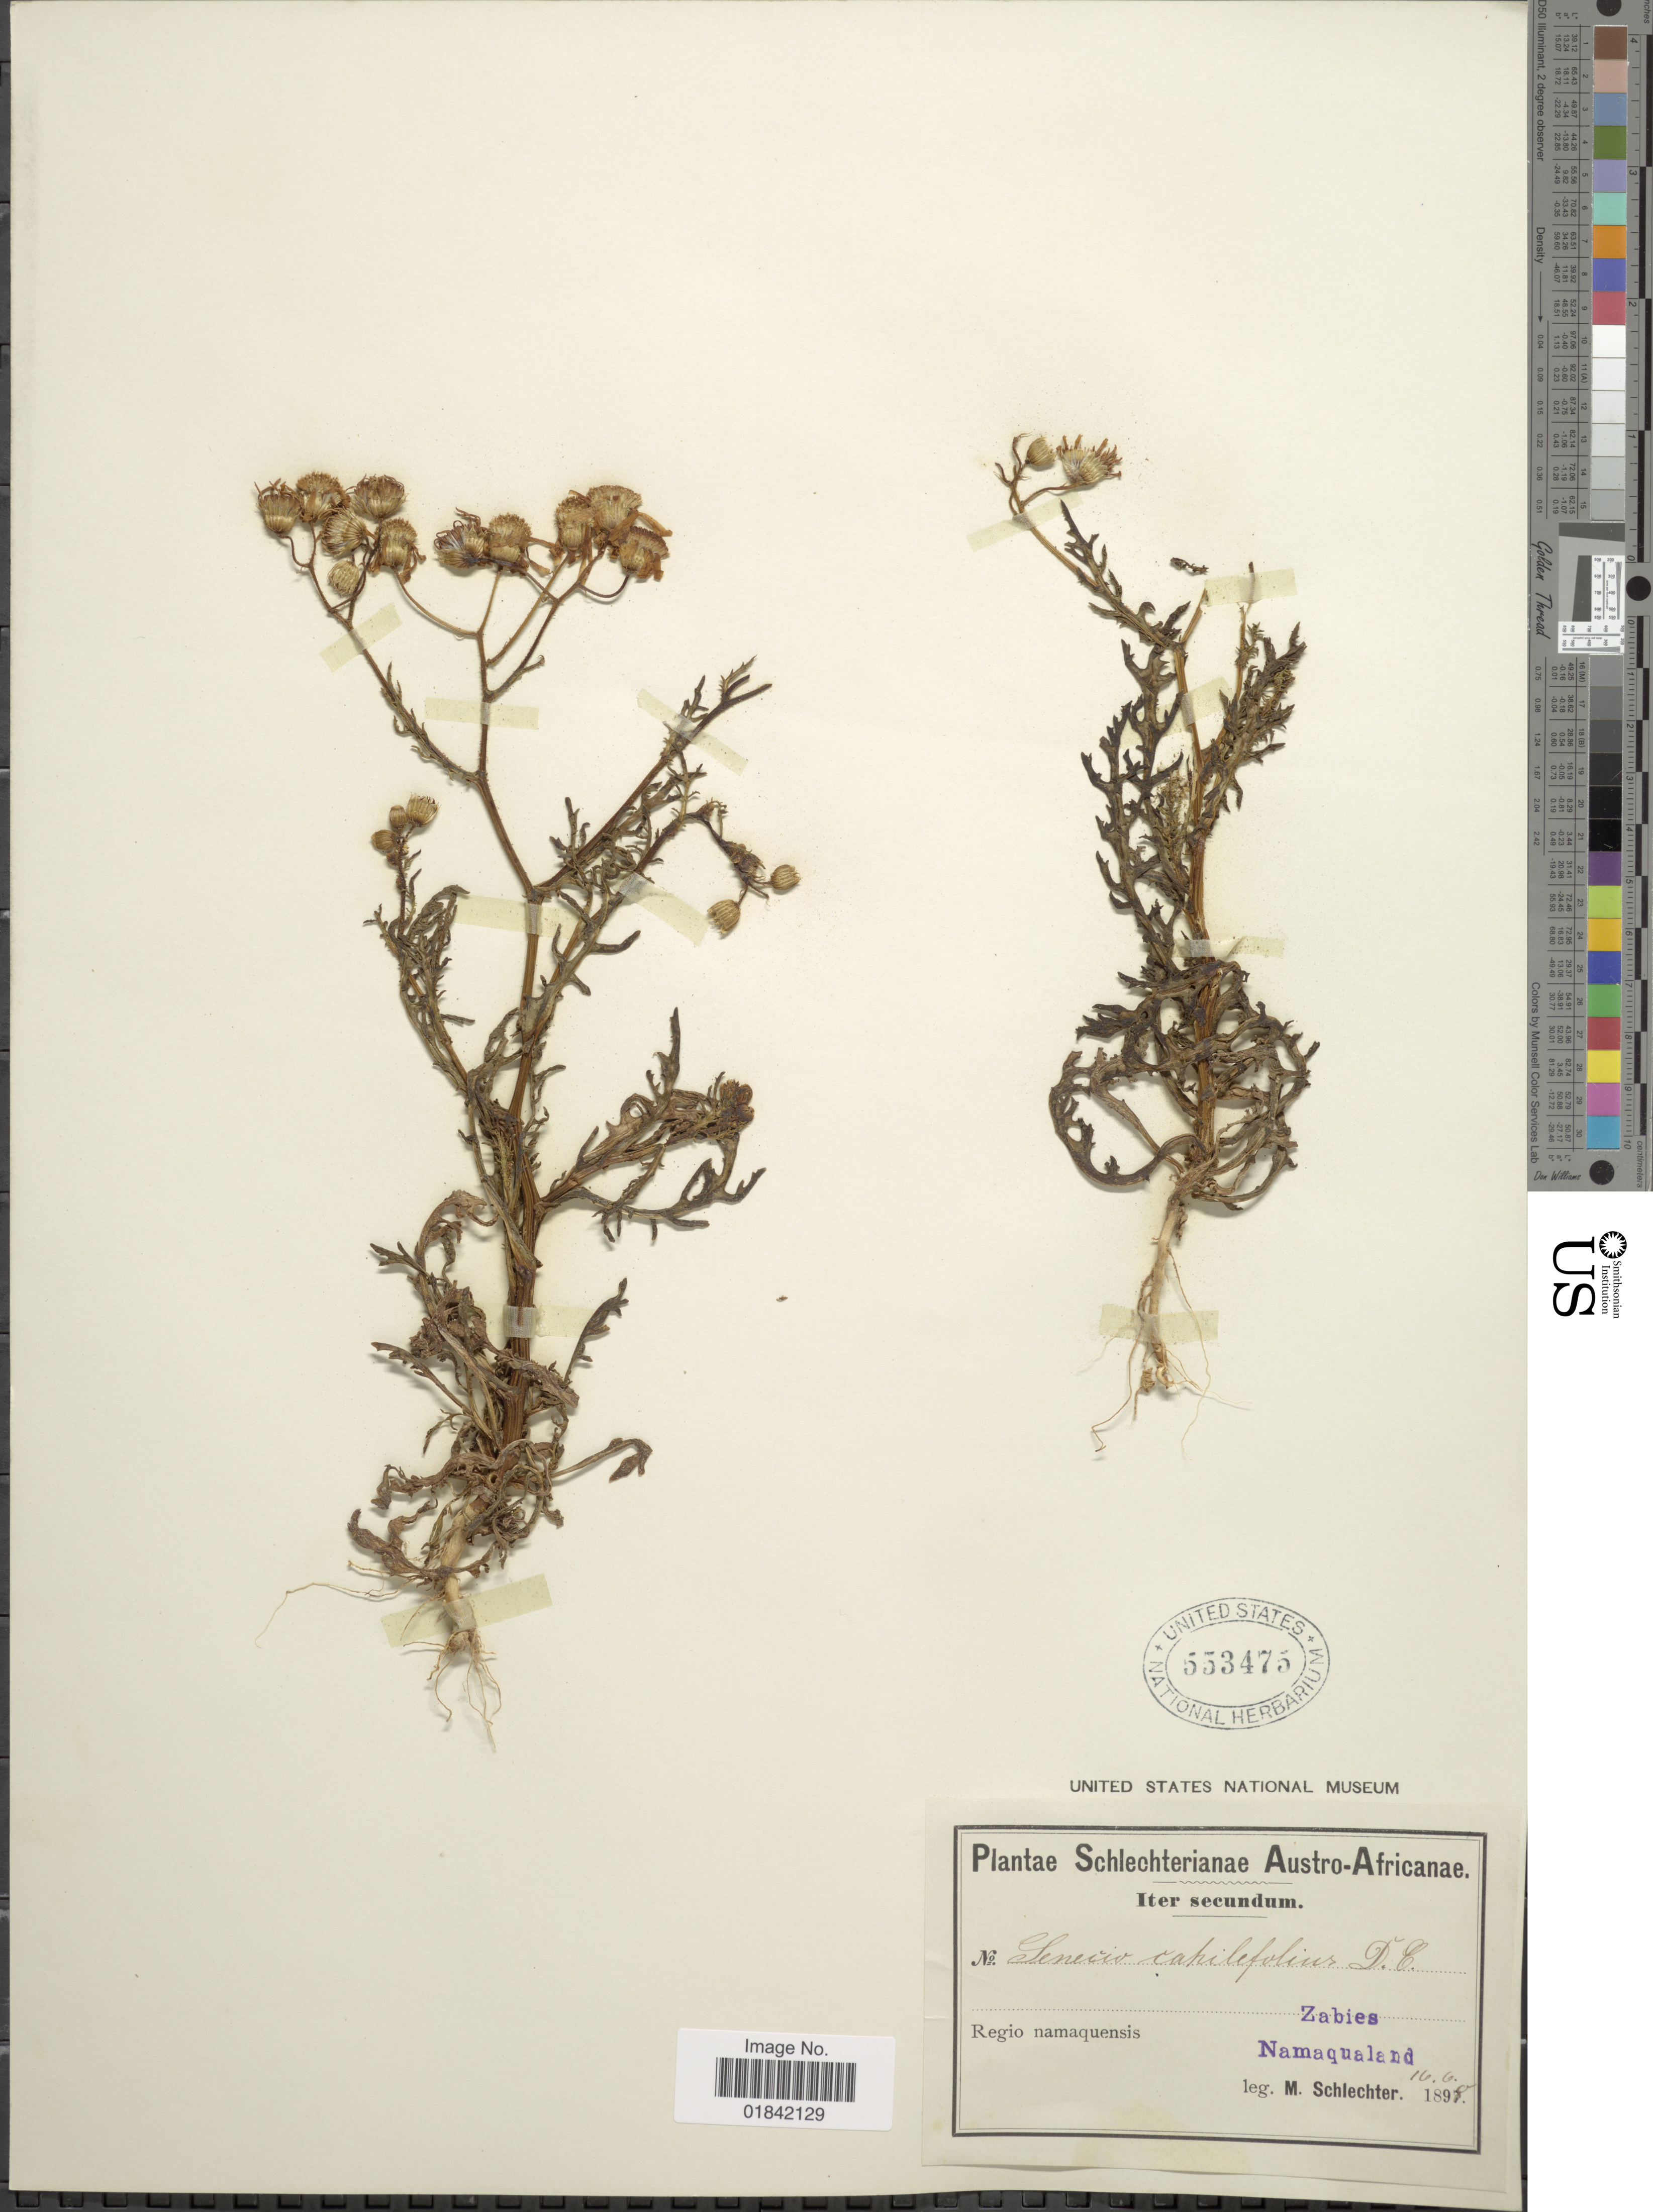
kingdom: Plantae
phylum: Tracheophyta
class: Magnoliopsida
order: Asterales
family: Asteraceae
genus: Senecio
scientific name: Senecio cakilefolius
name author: DC.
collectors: M. Schlechter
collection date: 1890-06-16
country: South Africa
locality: Austro-Africanae, Zabies, Namaqualand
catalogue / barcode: US 553475